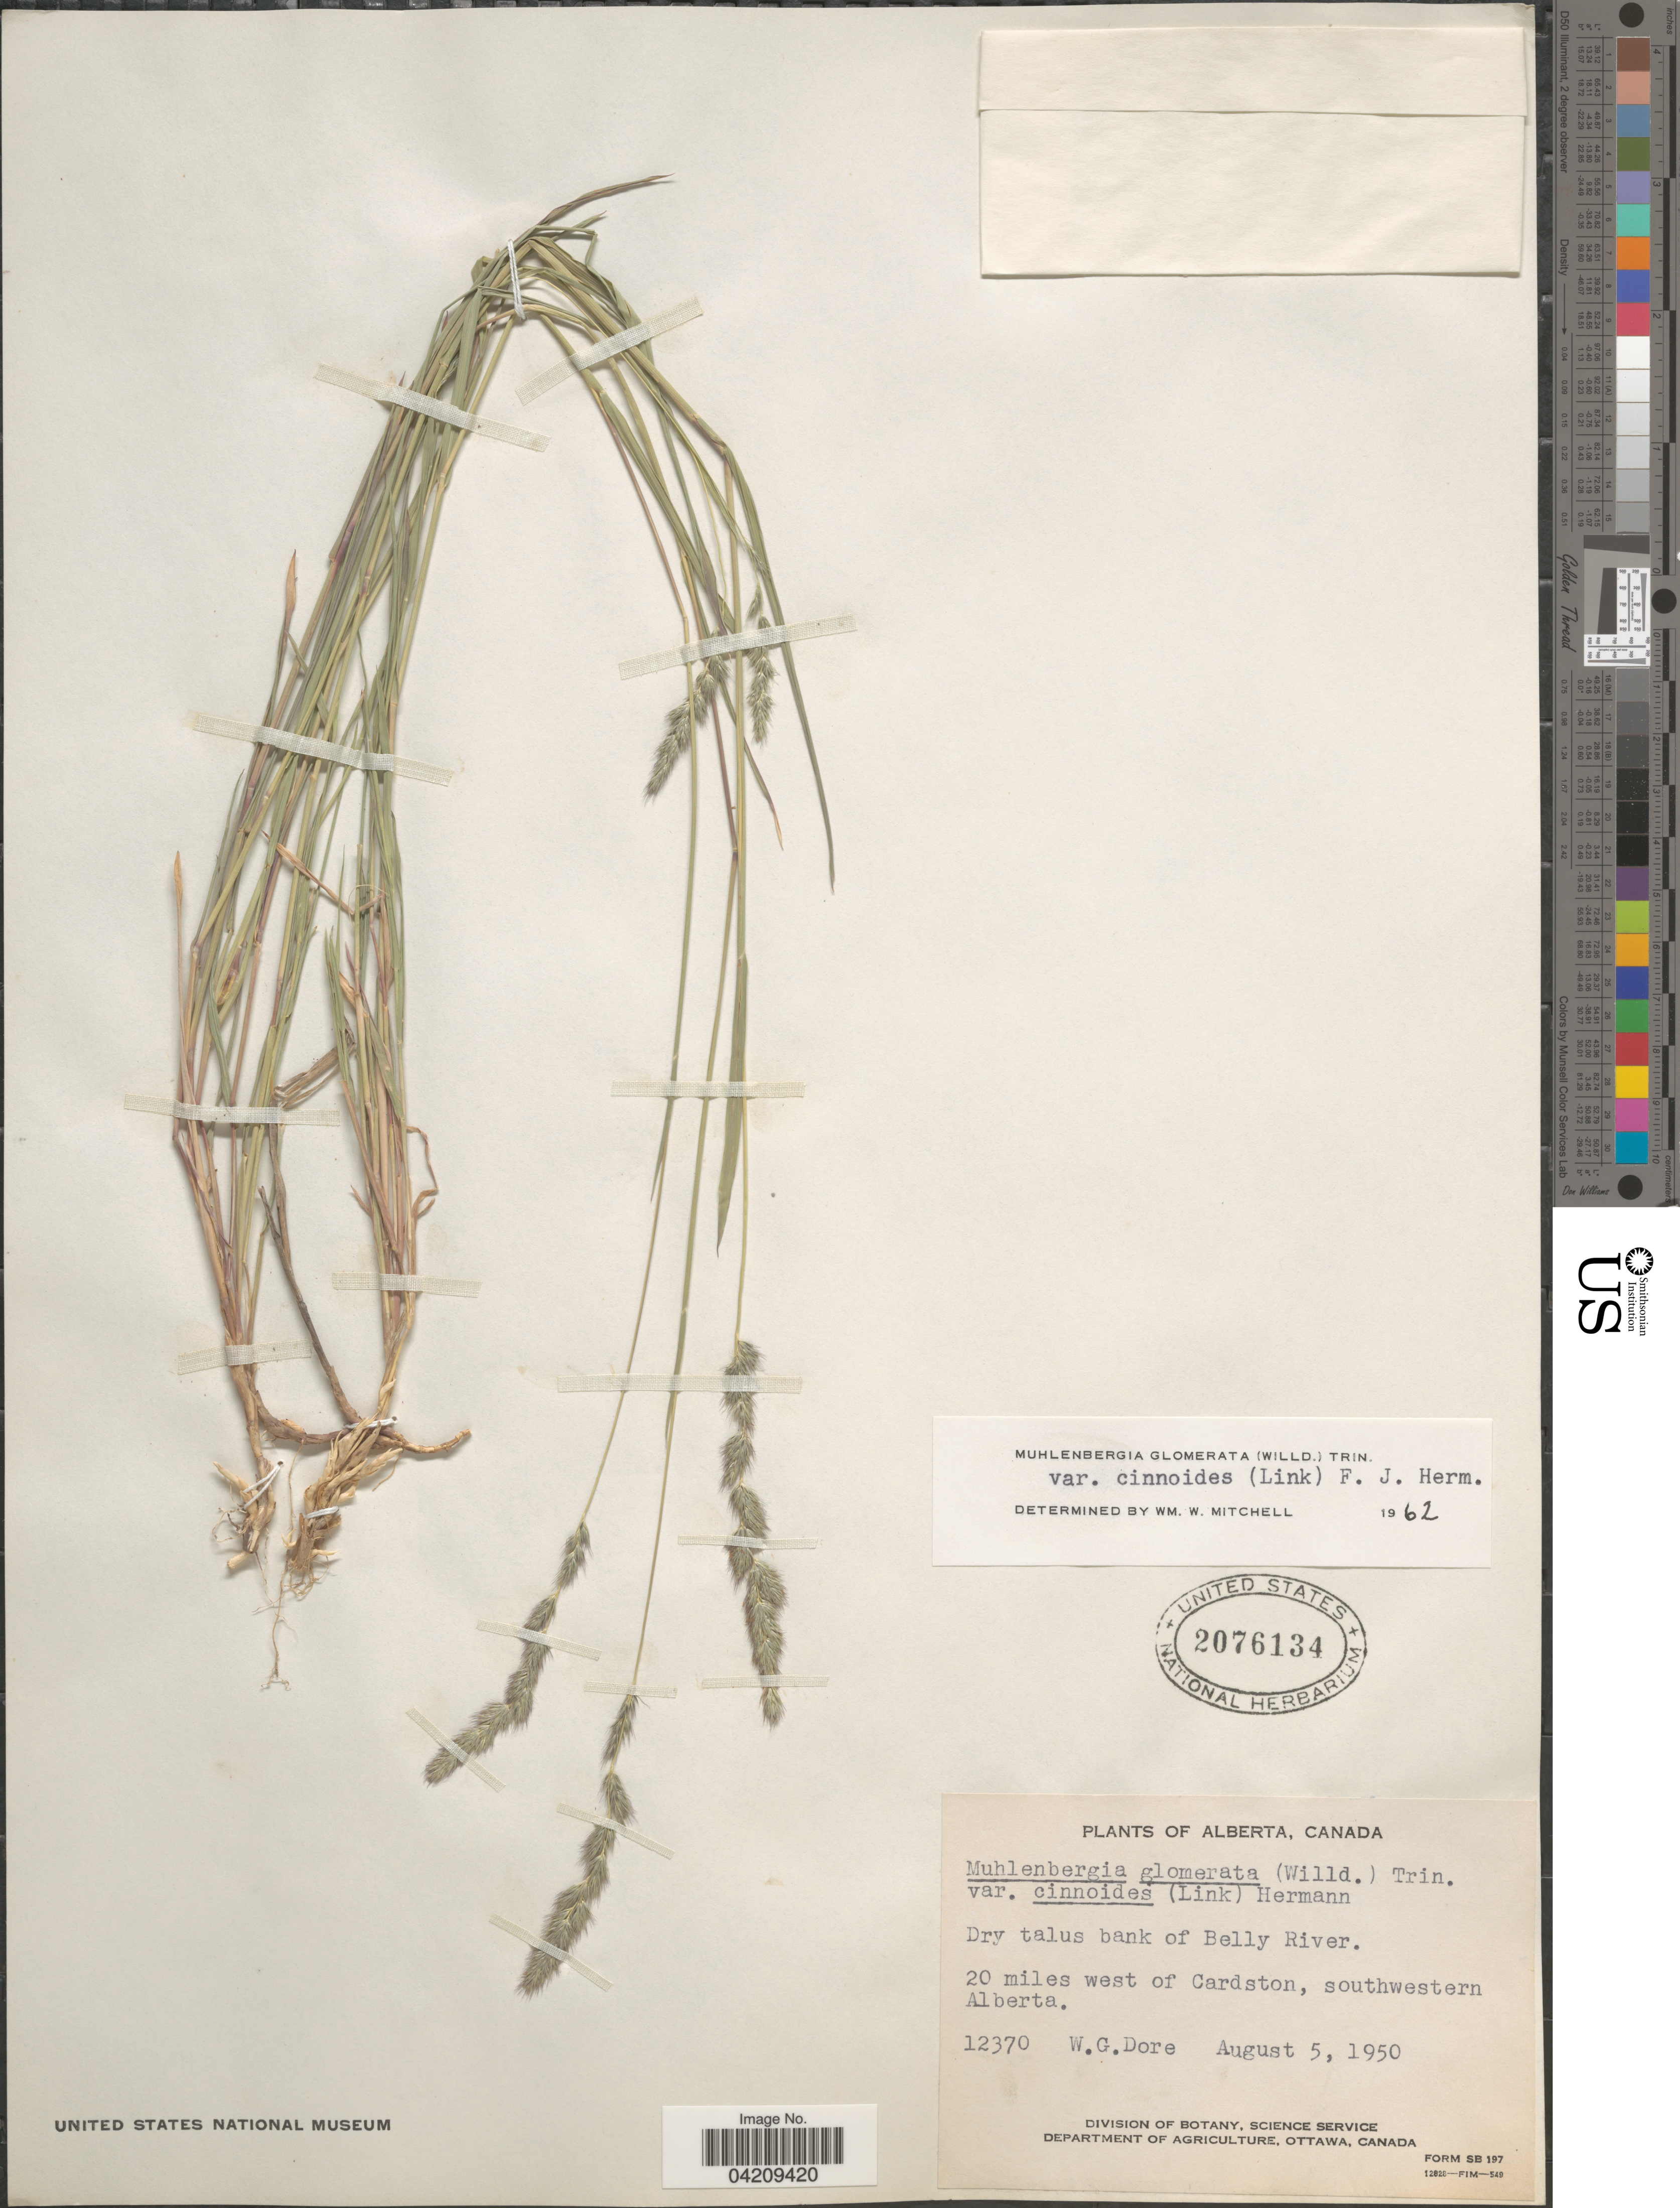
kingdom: Plantae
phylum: Tracheophyta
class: Liliopsida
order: Poales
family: Poaceae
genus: Muhlenbergia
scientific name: Muhlenbergia glomerata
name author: (Willd.) Trin.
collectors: W. Dore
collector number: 12370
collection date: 1950-08-05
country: Canada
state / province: Alberta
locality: Dry talus bank of Belly River. 20 miles west of Cardston, southwestern Alberta.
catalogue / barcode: US 2076134